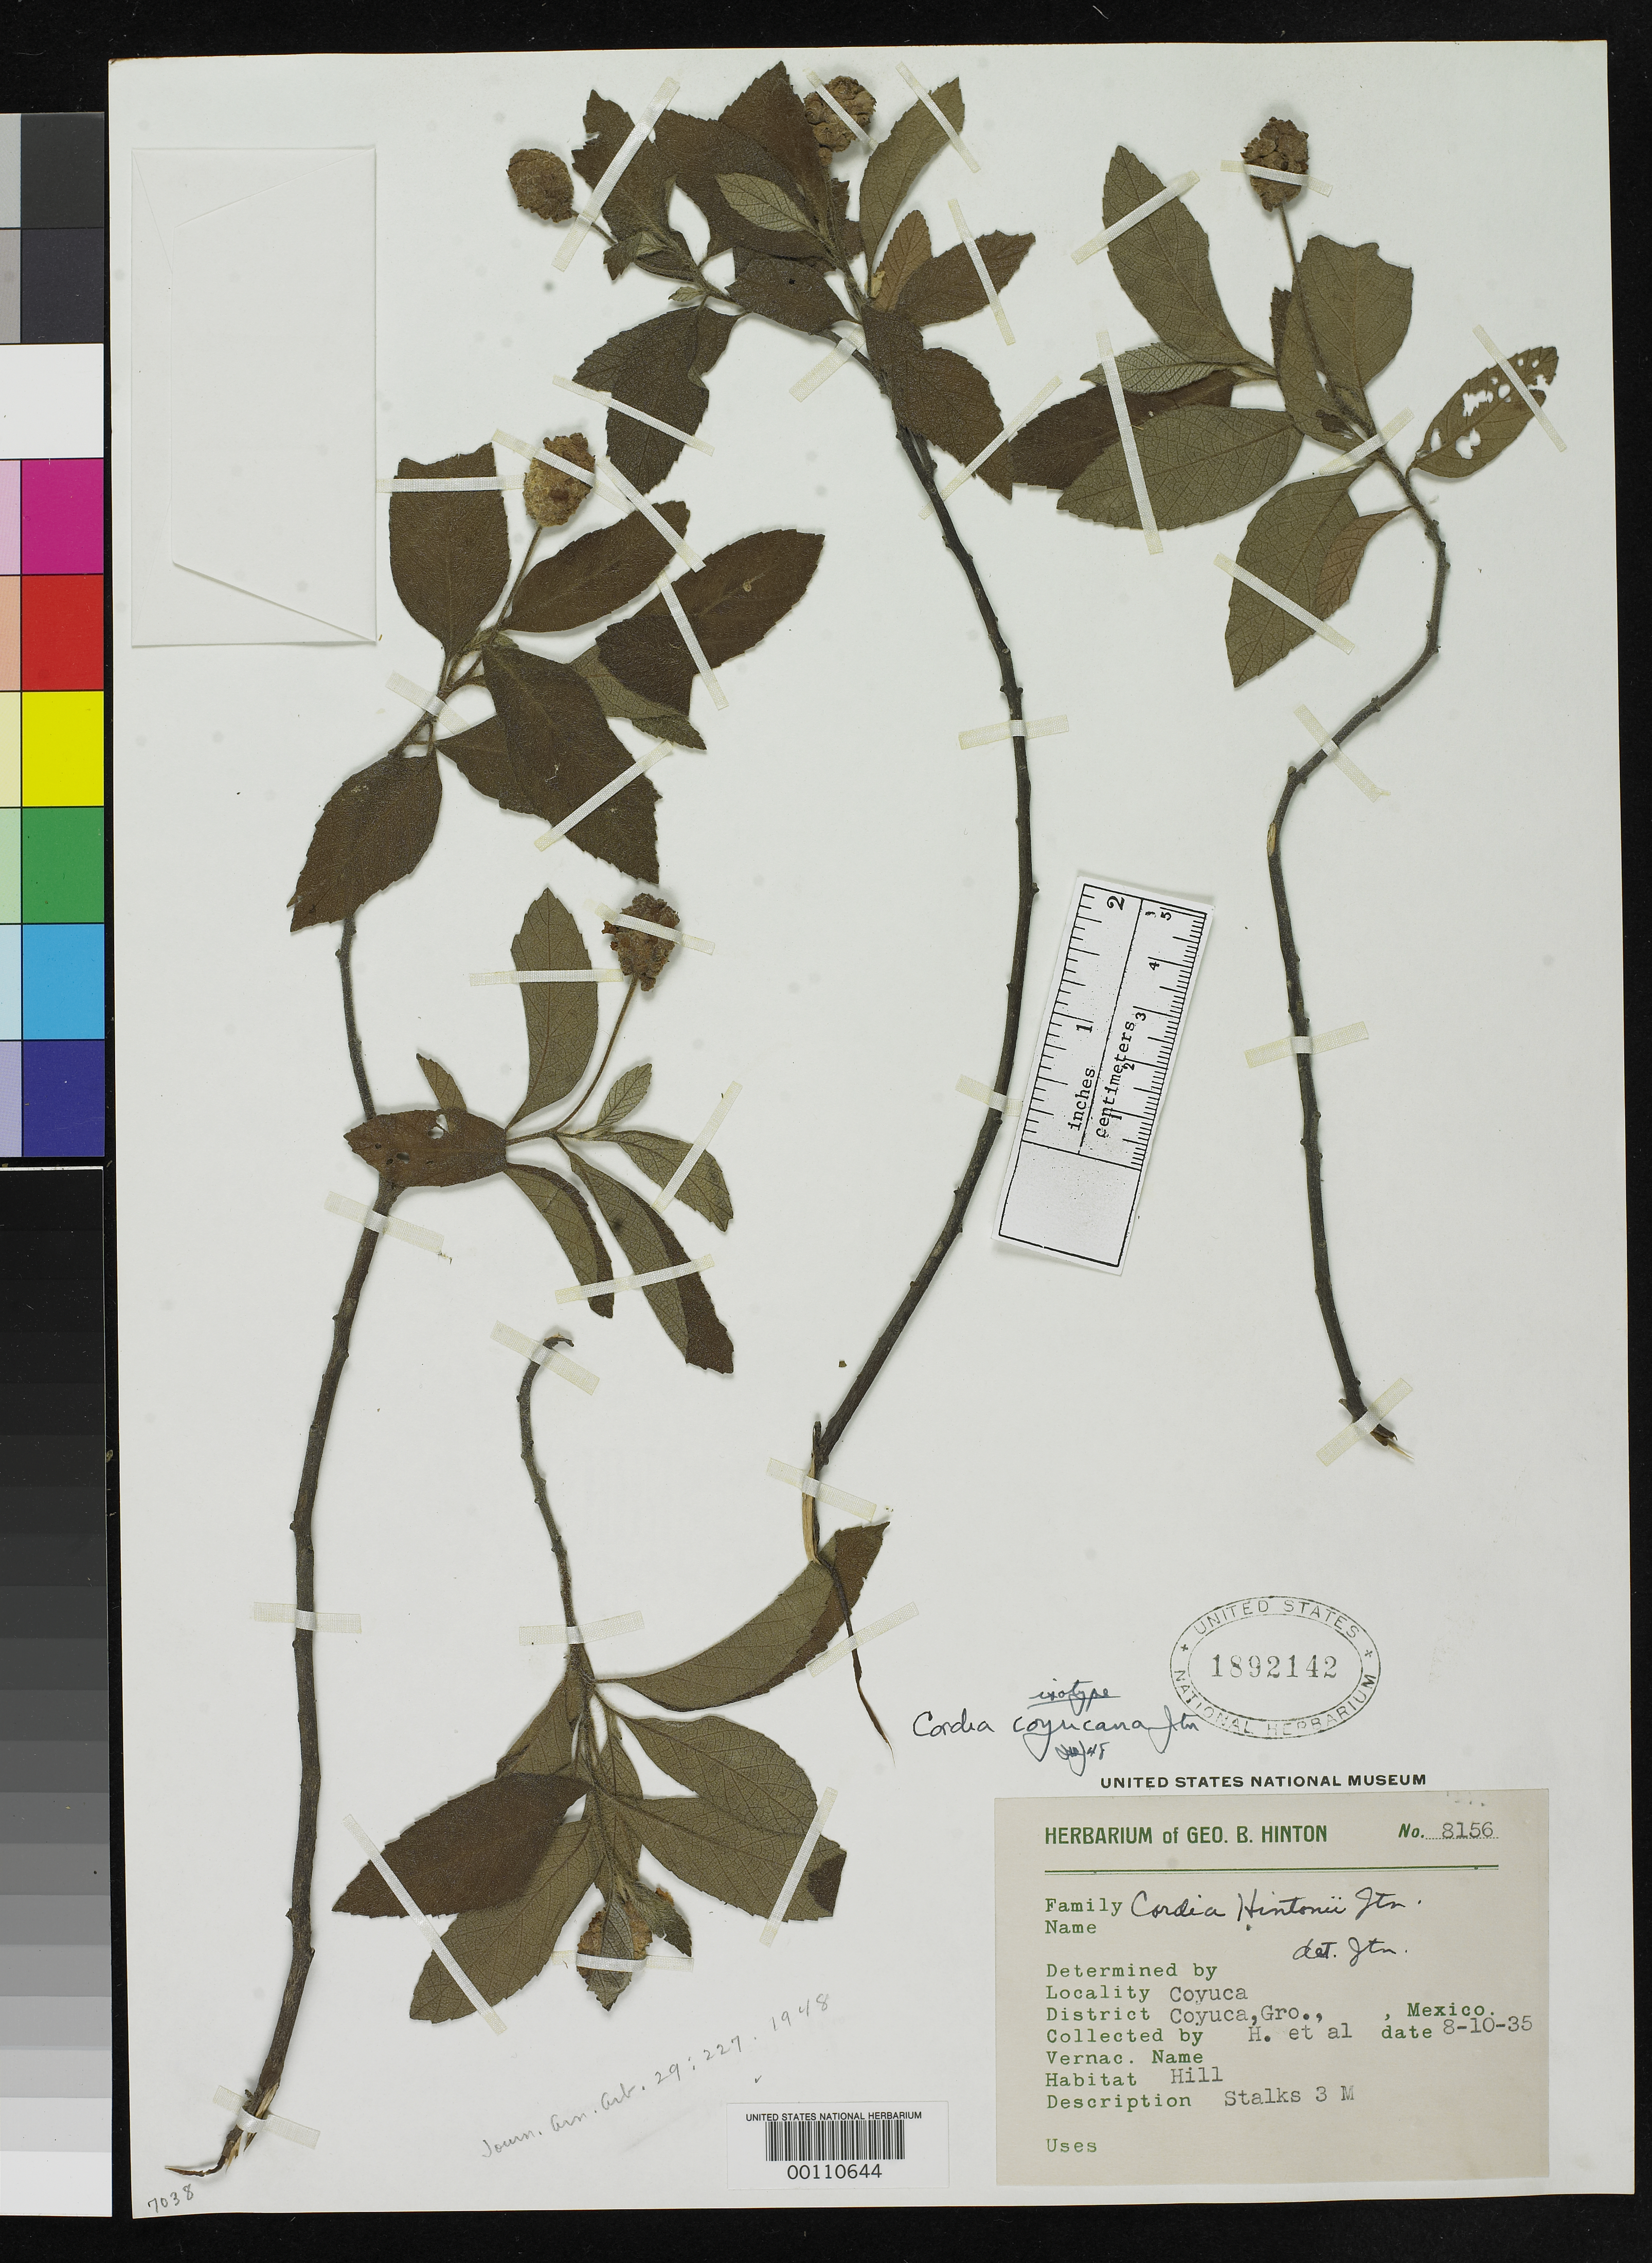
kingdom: Plantae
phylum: Tracheophyta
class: Magnoliopsida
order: Boraginales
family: Cordiaceae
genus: Cordia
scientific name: Cordia coyucana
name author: I.M. Johnst.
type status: Isotype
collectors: G. B. Hinton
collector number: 8156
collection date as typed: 1935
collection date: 1935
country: Mexico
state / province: Guerrero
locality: Coyuca.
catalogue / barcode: US 1892142